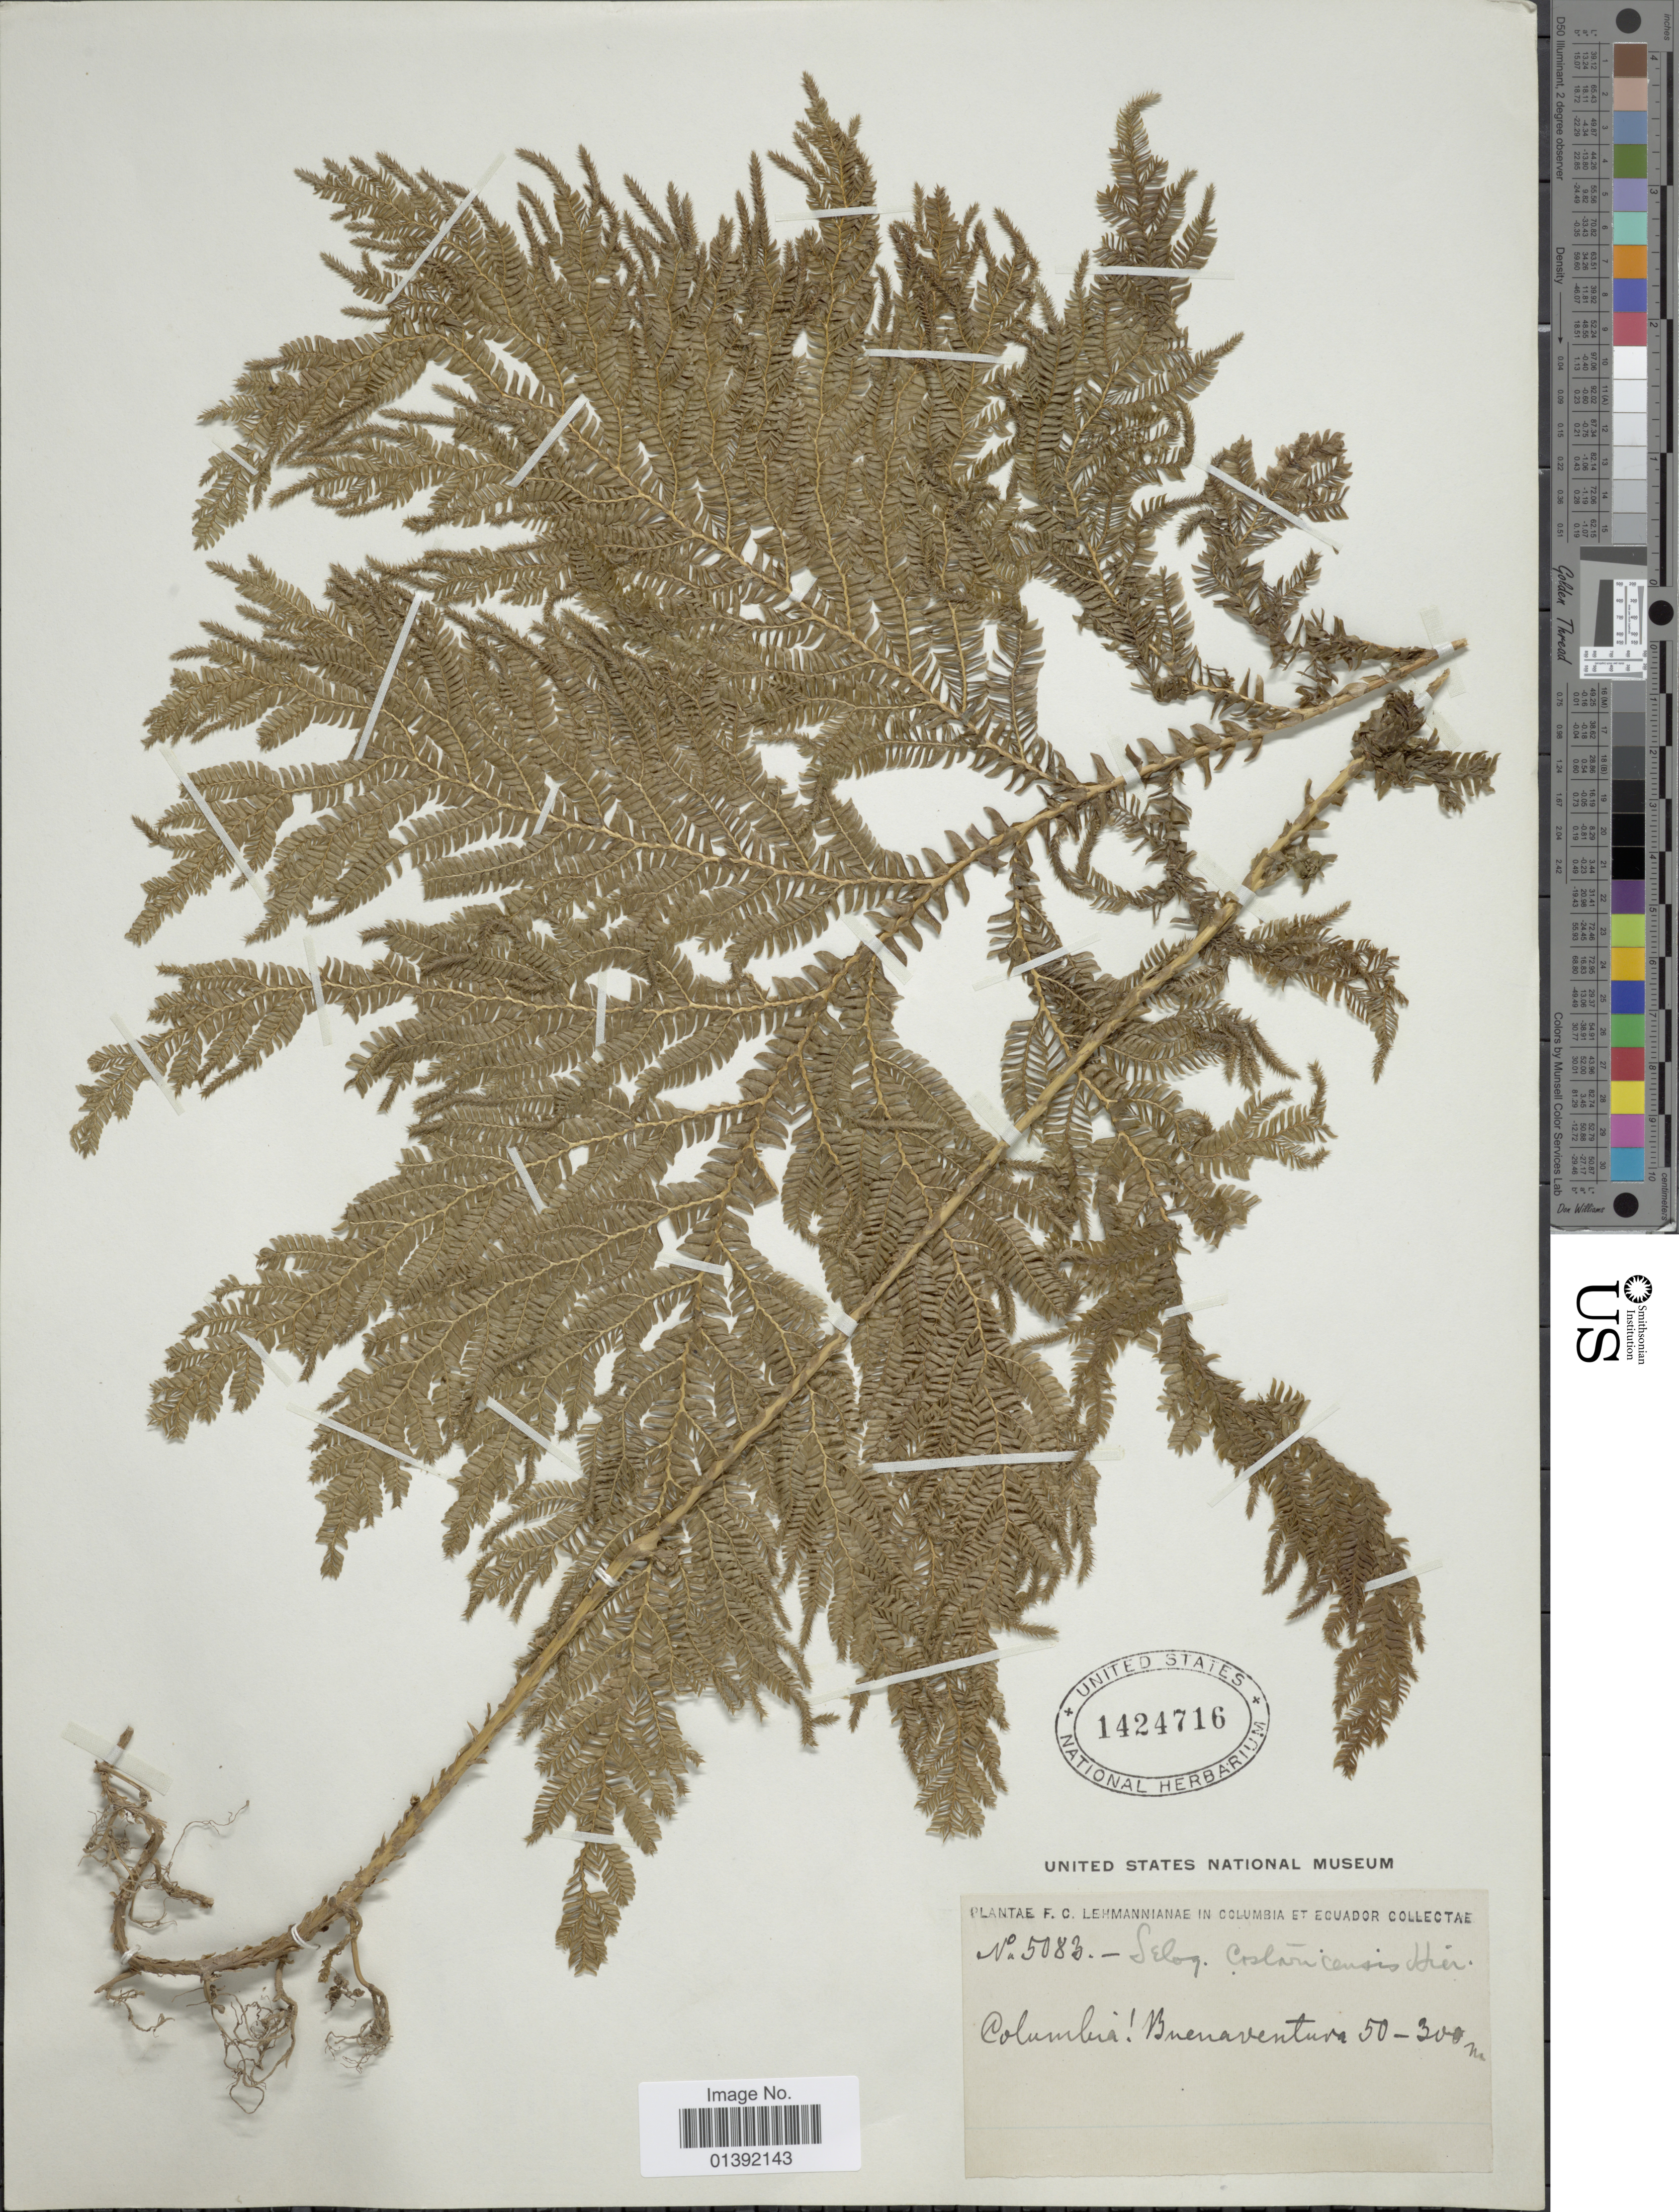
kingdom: Plantae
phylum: Tracheophyta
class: Lycopodiopsida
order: Selaginellales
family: Selaginellaceae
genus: Selaginella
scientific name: Selaginella wolffii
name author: Sodiro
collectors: F. C. Lehmann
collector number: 5083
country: Colombia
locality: Buenaventura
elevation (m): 50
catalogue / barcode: US 1424716